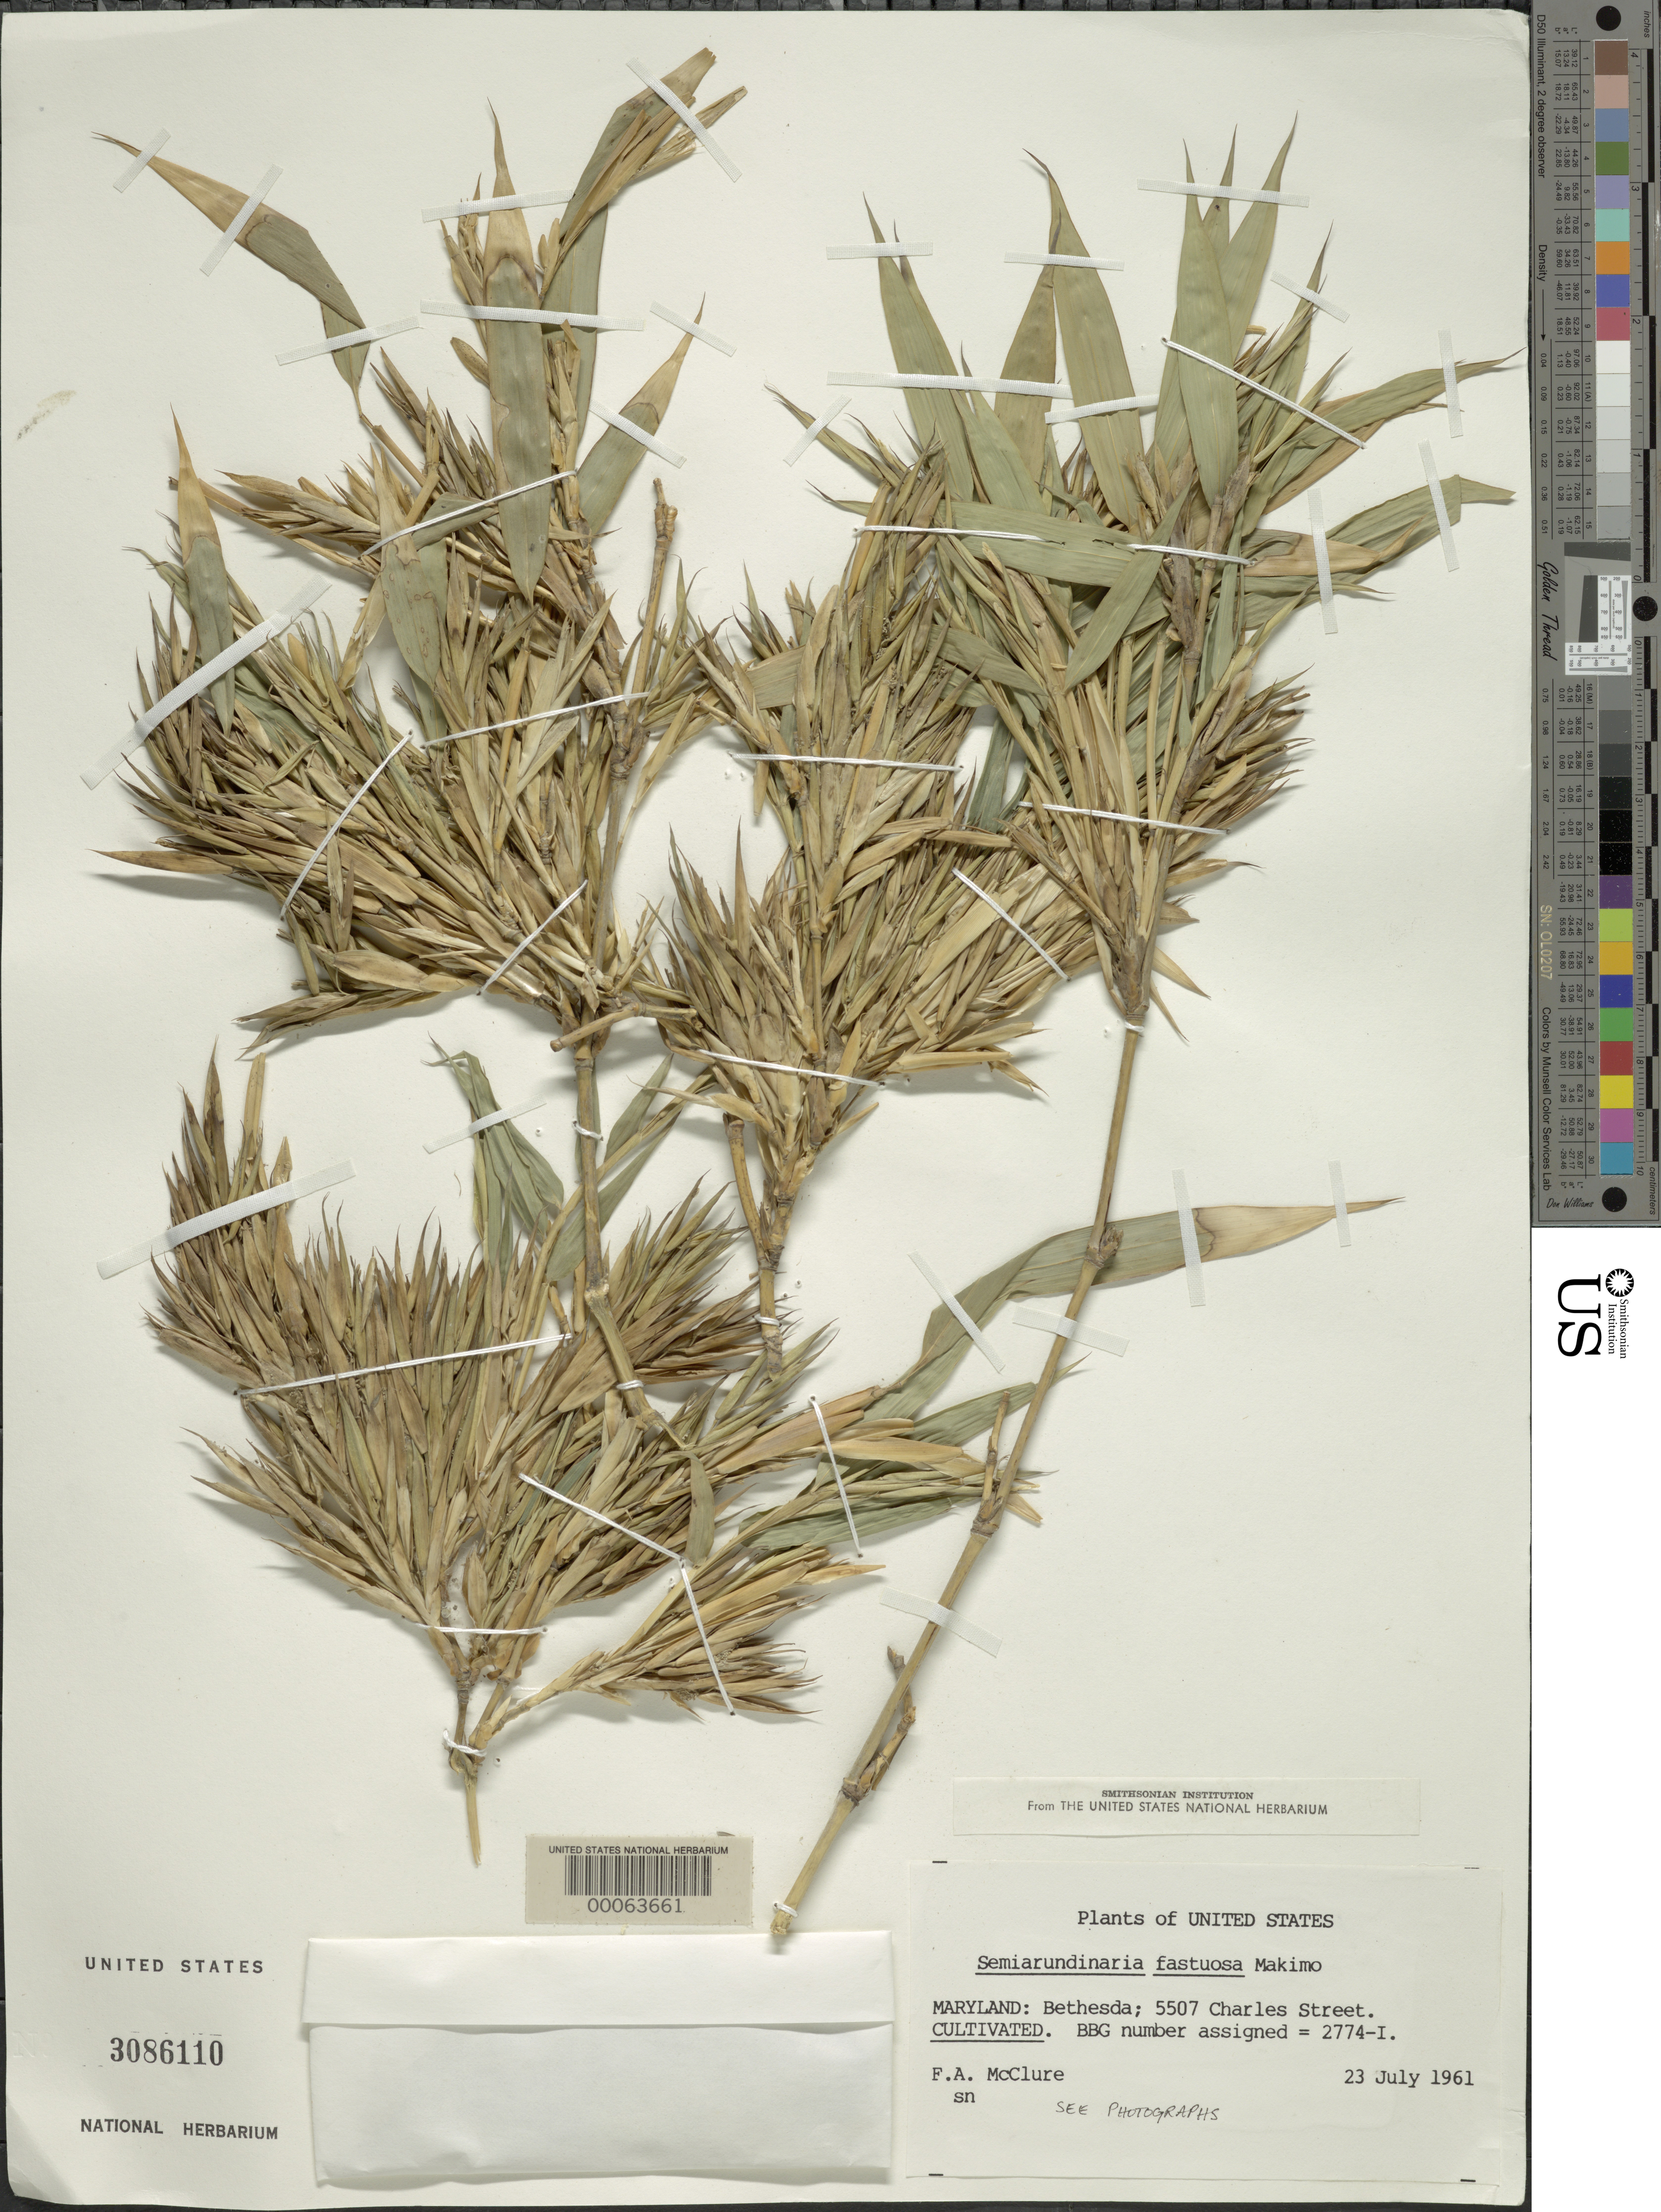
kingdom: Plantae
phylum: Tracheophyta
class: Liliopsida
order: Poales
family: Poaceae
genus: Semiarundinaria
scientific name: Semiarundinaria fastuosa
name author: Makino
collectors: F. A. McClure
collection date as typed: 23 Jul 1961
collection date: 1961-07-23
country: United States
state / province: Maryland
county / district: Montgomery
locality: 5507 Charles Street, Bethesda (McClure's garden)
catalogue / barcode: US 3086110